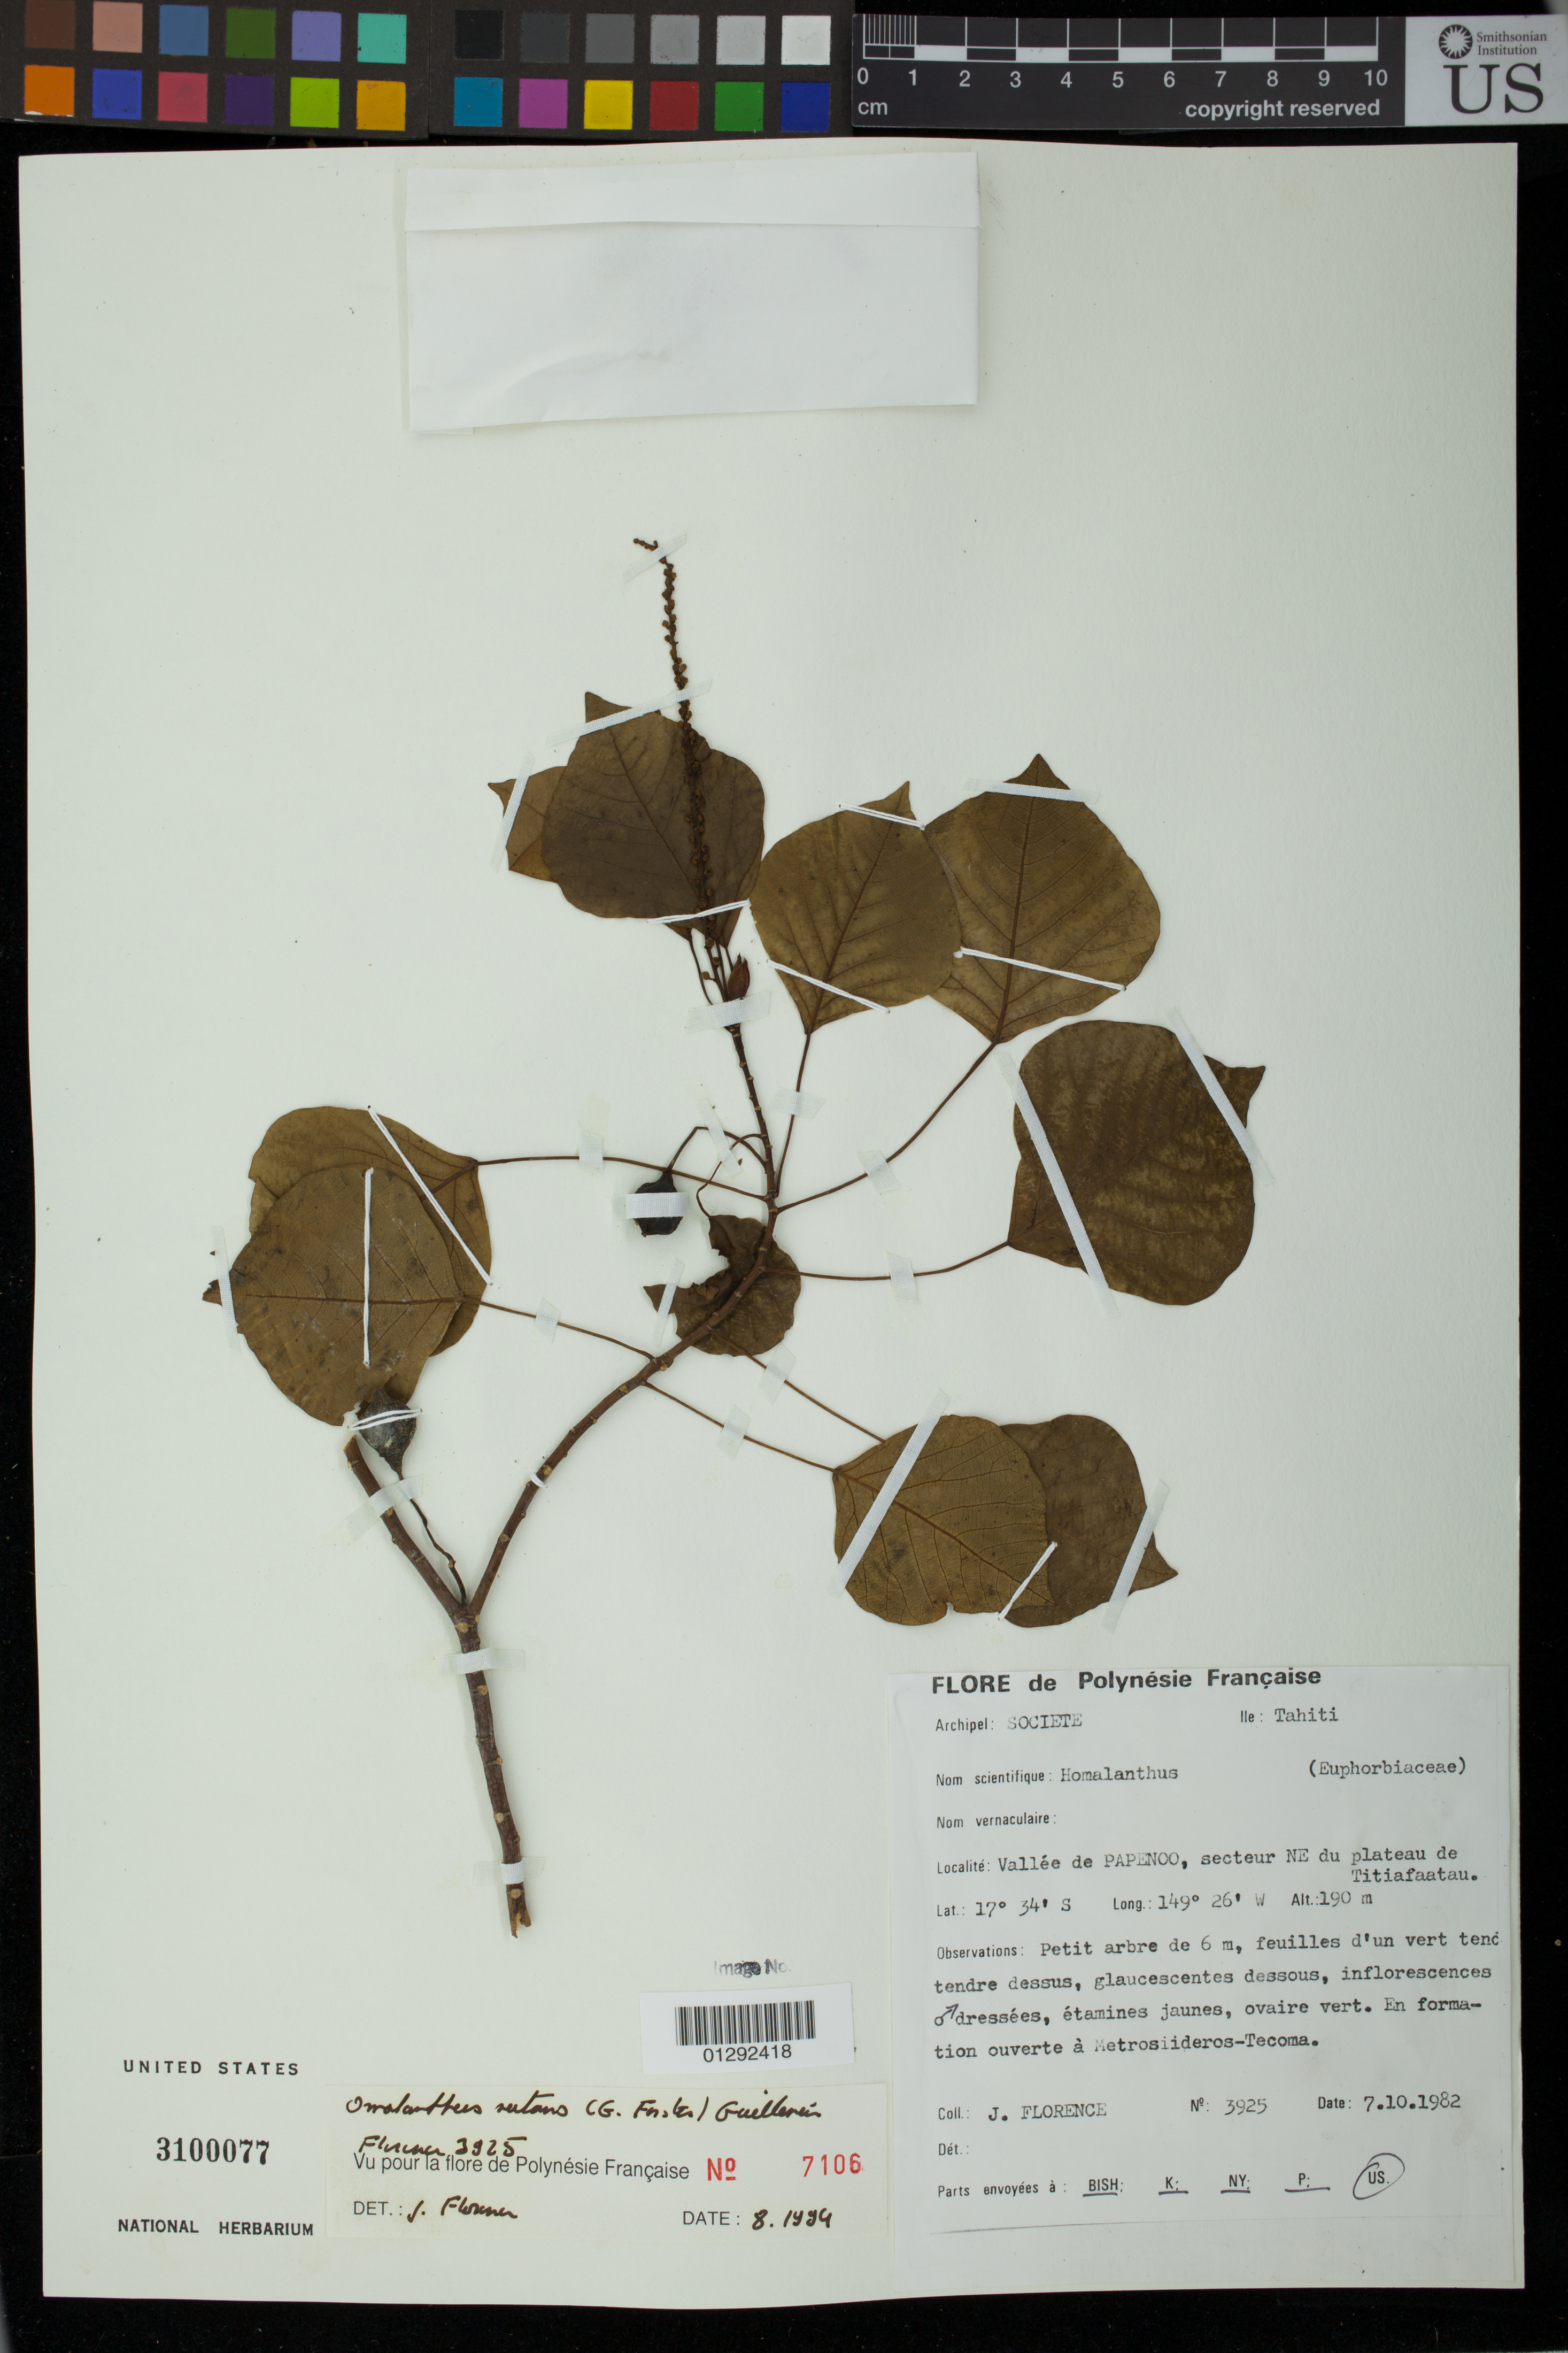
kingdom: Plantae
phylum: Tracheophyta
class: Magnoliopsida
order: Malpighiales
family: Euphorbiaceae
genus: Homalanthus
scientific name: Homalanthus nutans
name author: (G. Forst.) Guill.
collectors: J. Florence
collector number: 3925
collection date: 1982-10-07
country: French Polynesia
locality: Archipel: Societe, IIe: Tahiti, Localite: Vallee de Papenoo, secteur NE du plateau de Titiafaatau.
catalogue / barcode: US 3100077